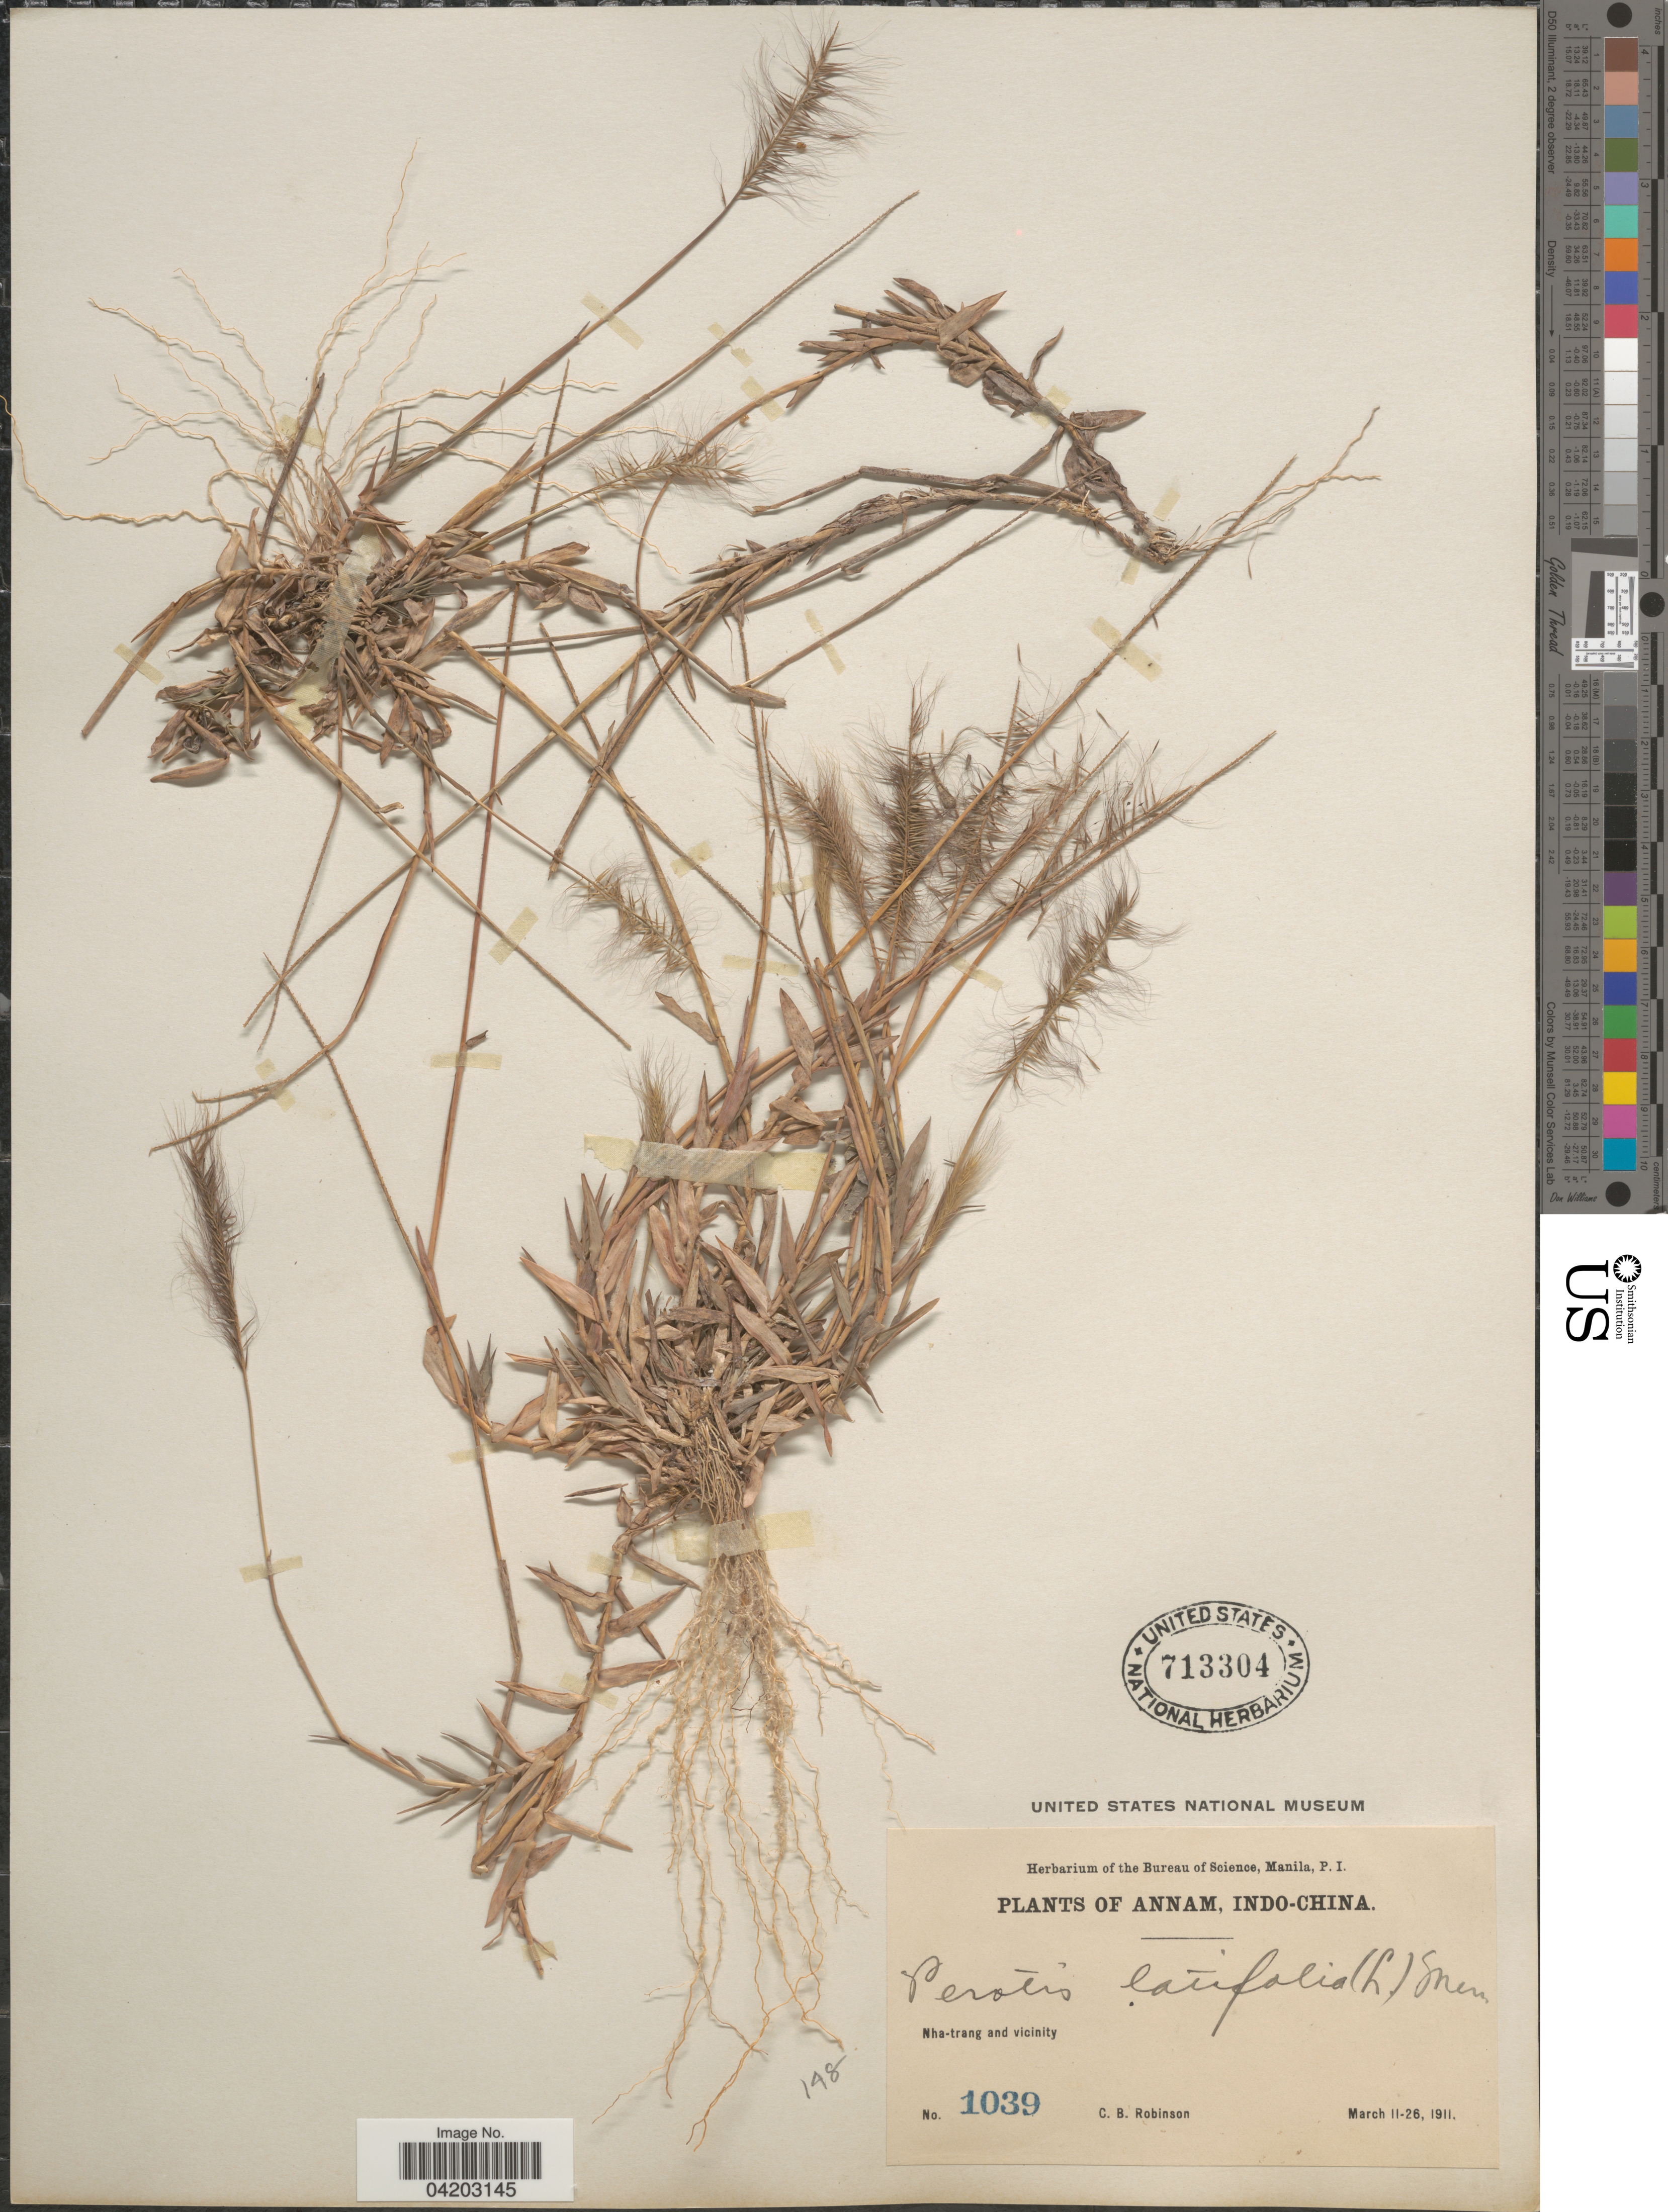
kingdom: Plantae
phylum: Tracheophyta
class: Liliopsida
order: Poales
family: Poaceae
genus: Perotis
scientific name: Perotis indica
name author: (L.) Kuntze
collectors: C. Robinson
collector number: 1039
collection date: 1911-03-11/1911-03-26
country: Vietnam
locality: Annam, Indo-China. Nha-trang and vicinity.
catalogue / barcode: US 713304